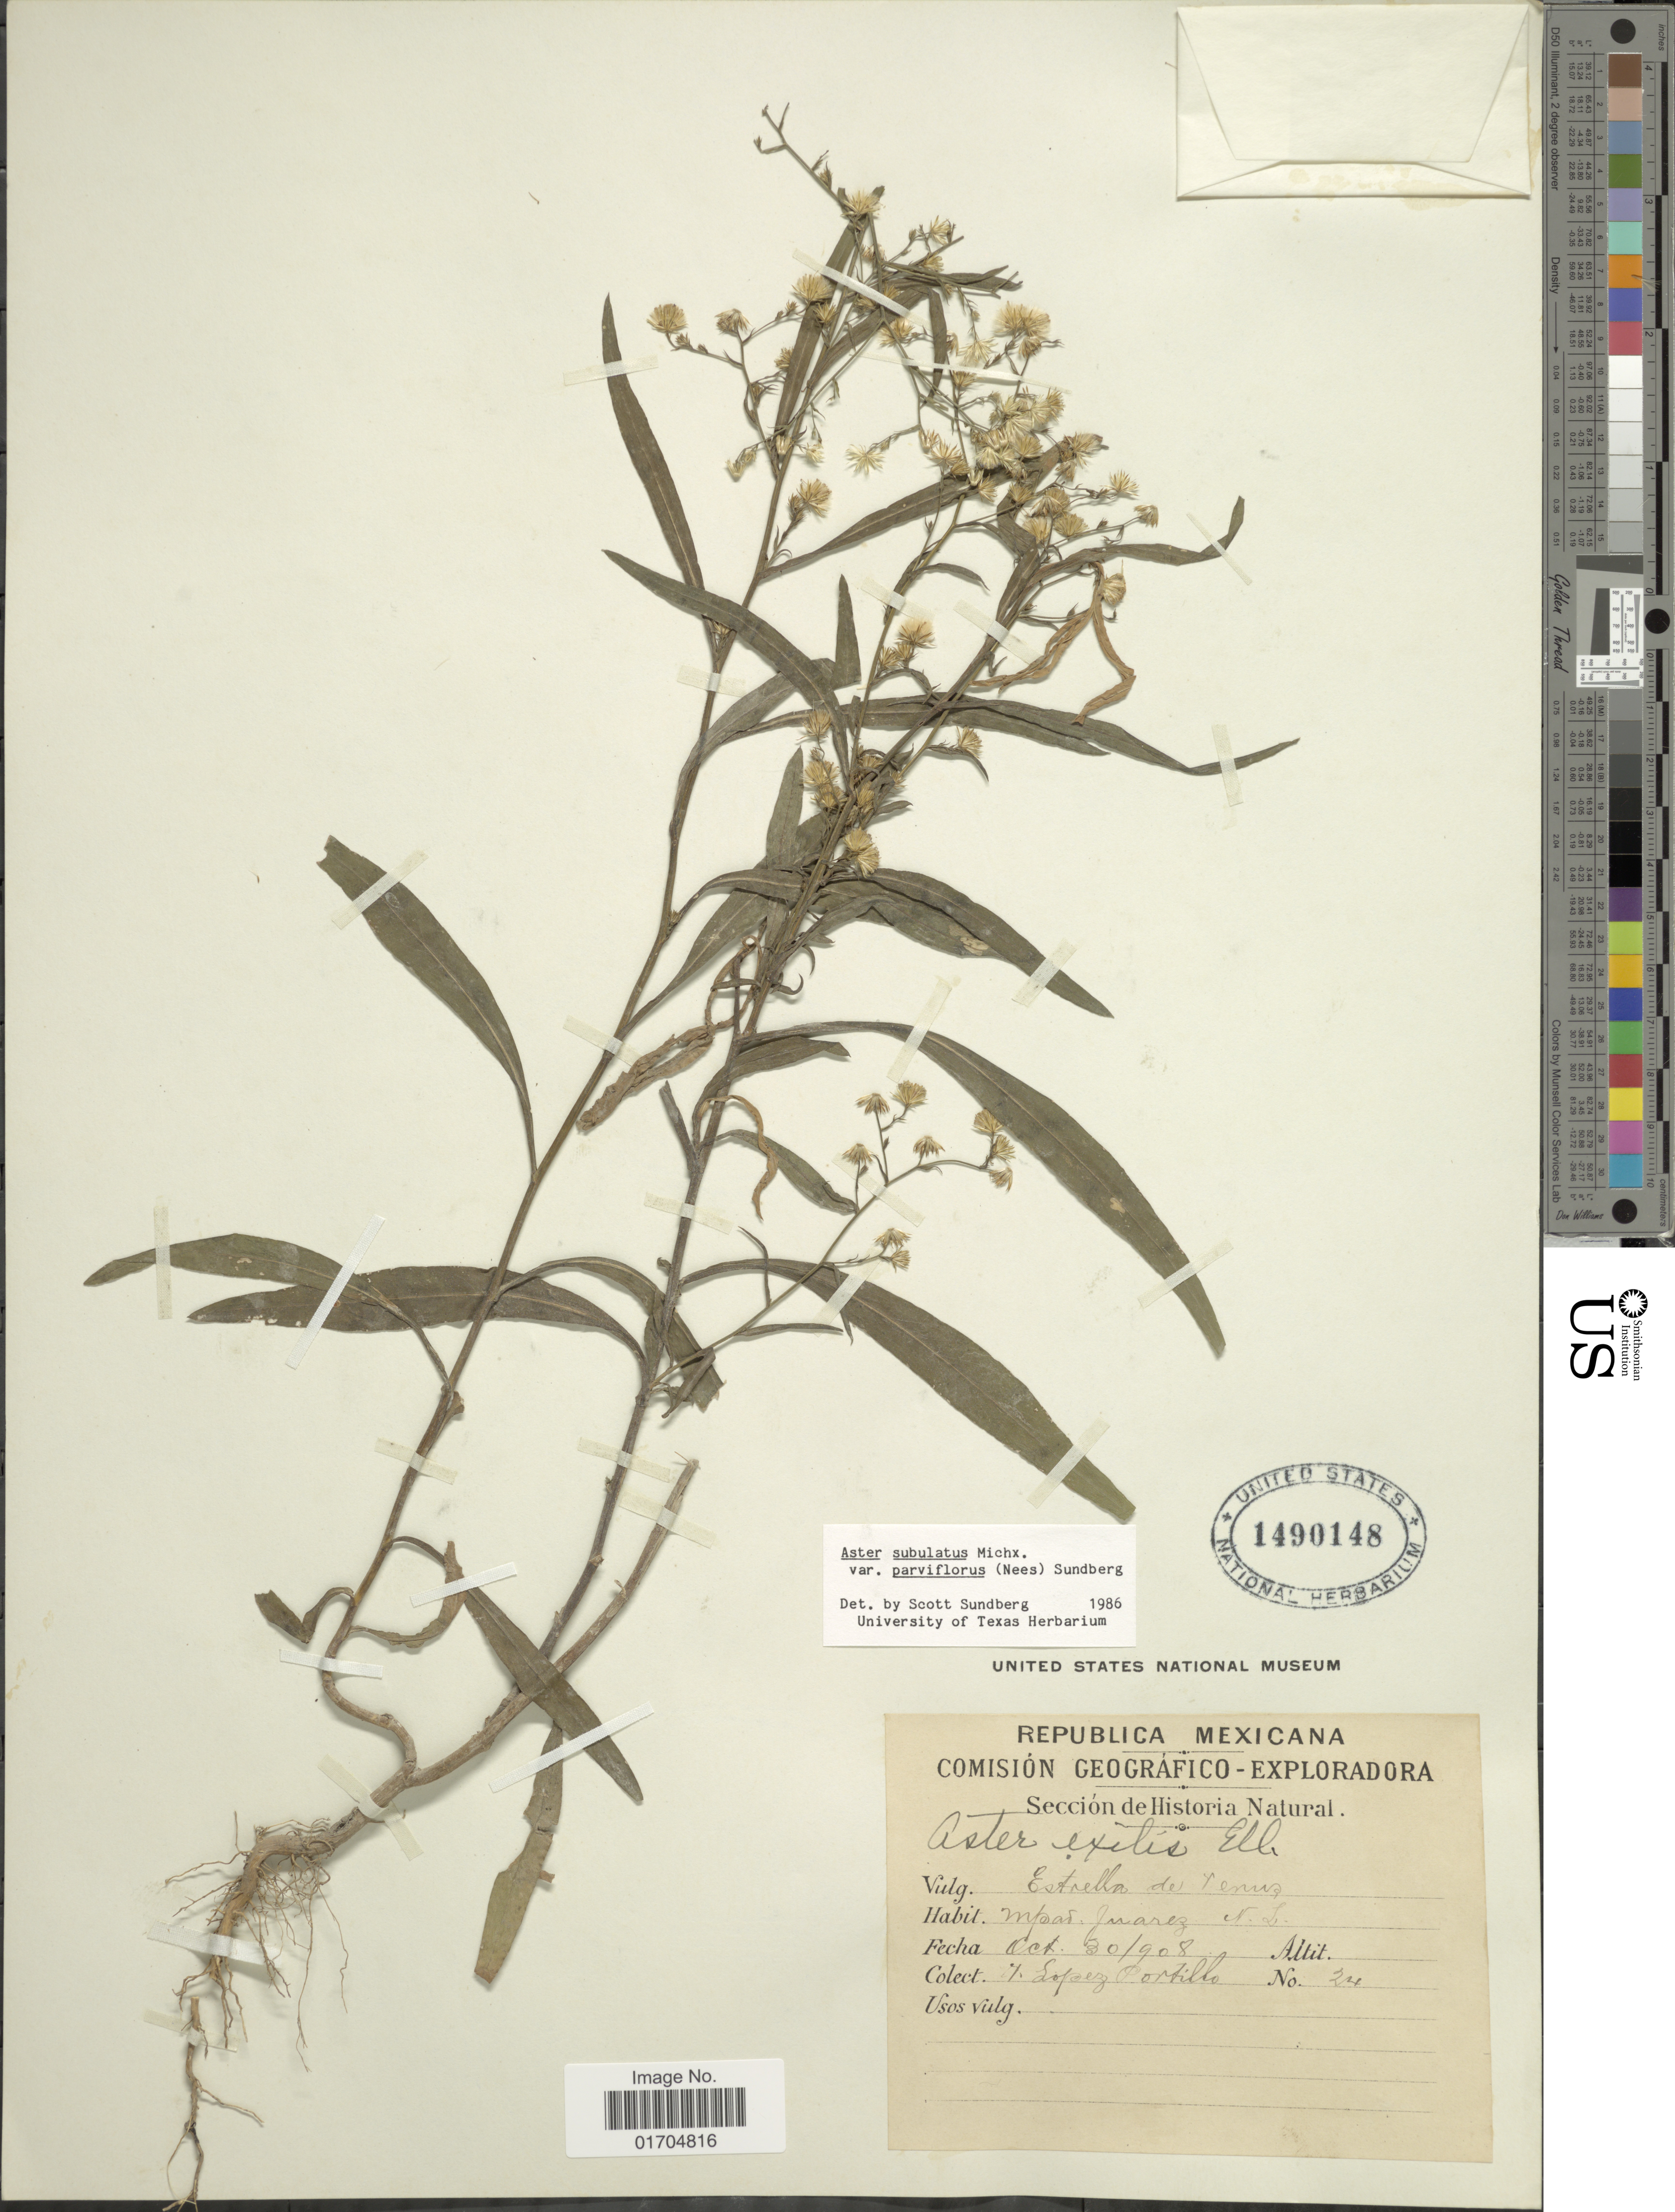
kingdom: Plantae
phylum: Tracheophyta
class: Magnoliopsida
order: Asterales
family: Asteraceae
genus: Symphyotrichum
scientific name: Symphyotrichum subulatum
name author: (Michx.) G.L. Nesom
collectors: López Portillo, V.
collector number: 24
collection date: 1908-10-30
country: Mexico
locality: Estrella de Veruz, mpad Juarez N. L.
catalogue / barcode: US 1490148